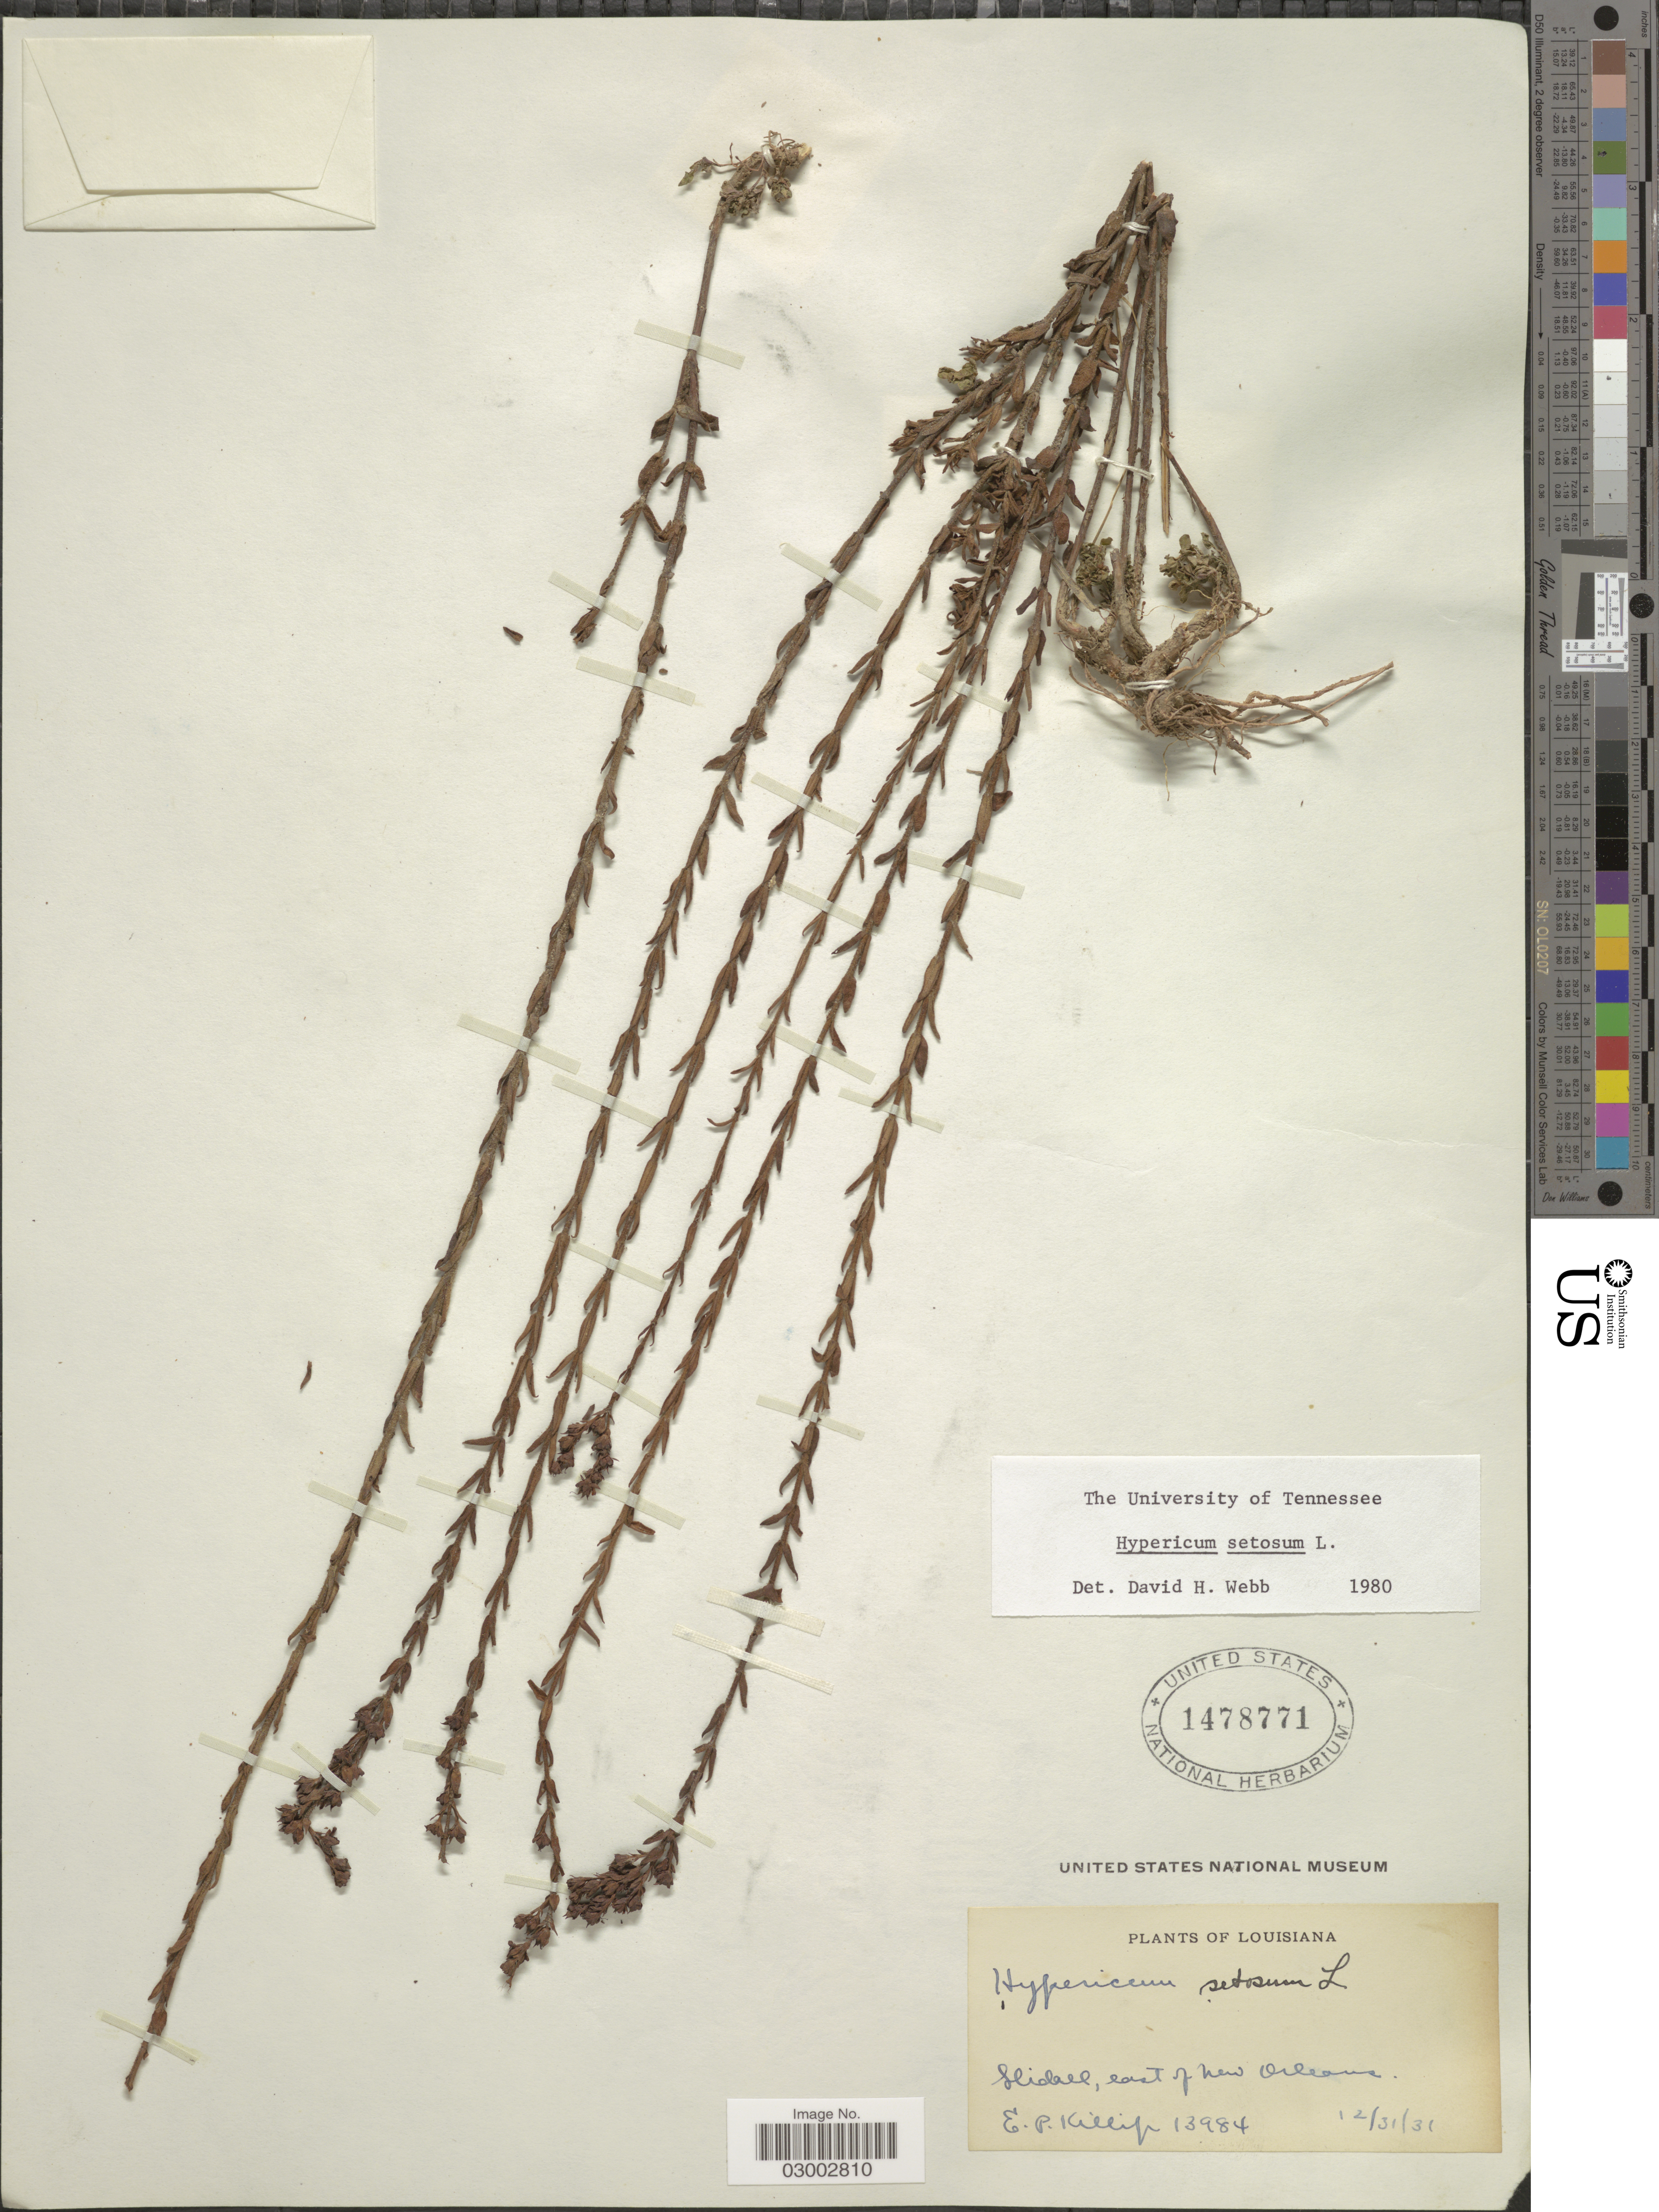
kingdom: Plantae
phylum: Tracheophyta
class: Magnoliopsida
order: Malpighiales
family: Hypericaceae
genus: Hypericum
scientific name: Hypericum setosum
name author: L.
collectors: E. P. Killip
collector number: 13984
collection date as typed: Transcribed d/m/y: 31/12/31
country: United States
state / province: Louisiana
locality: Slidall, east of New Orleans.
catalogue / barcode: US 1478771